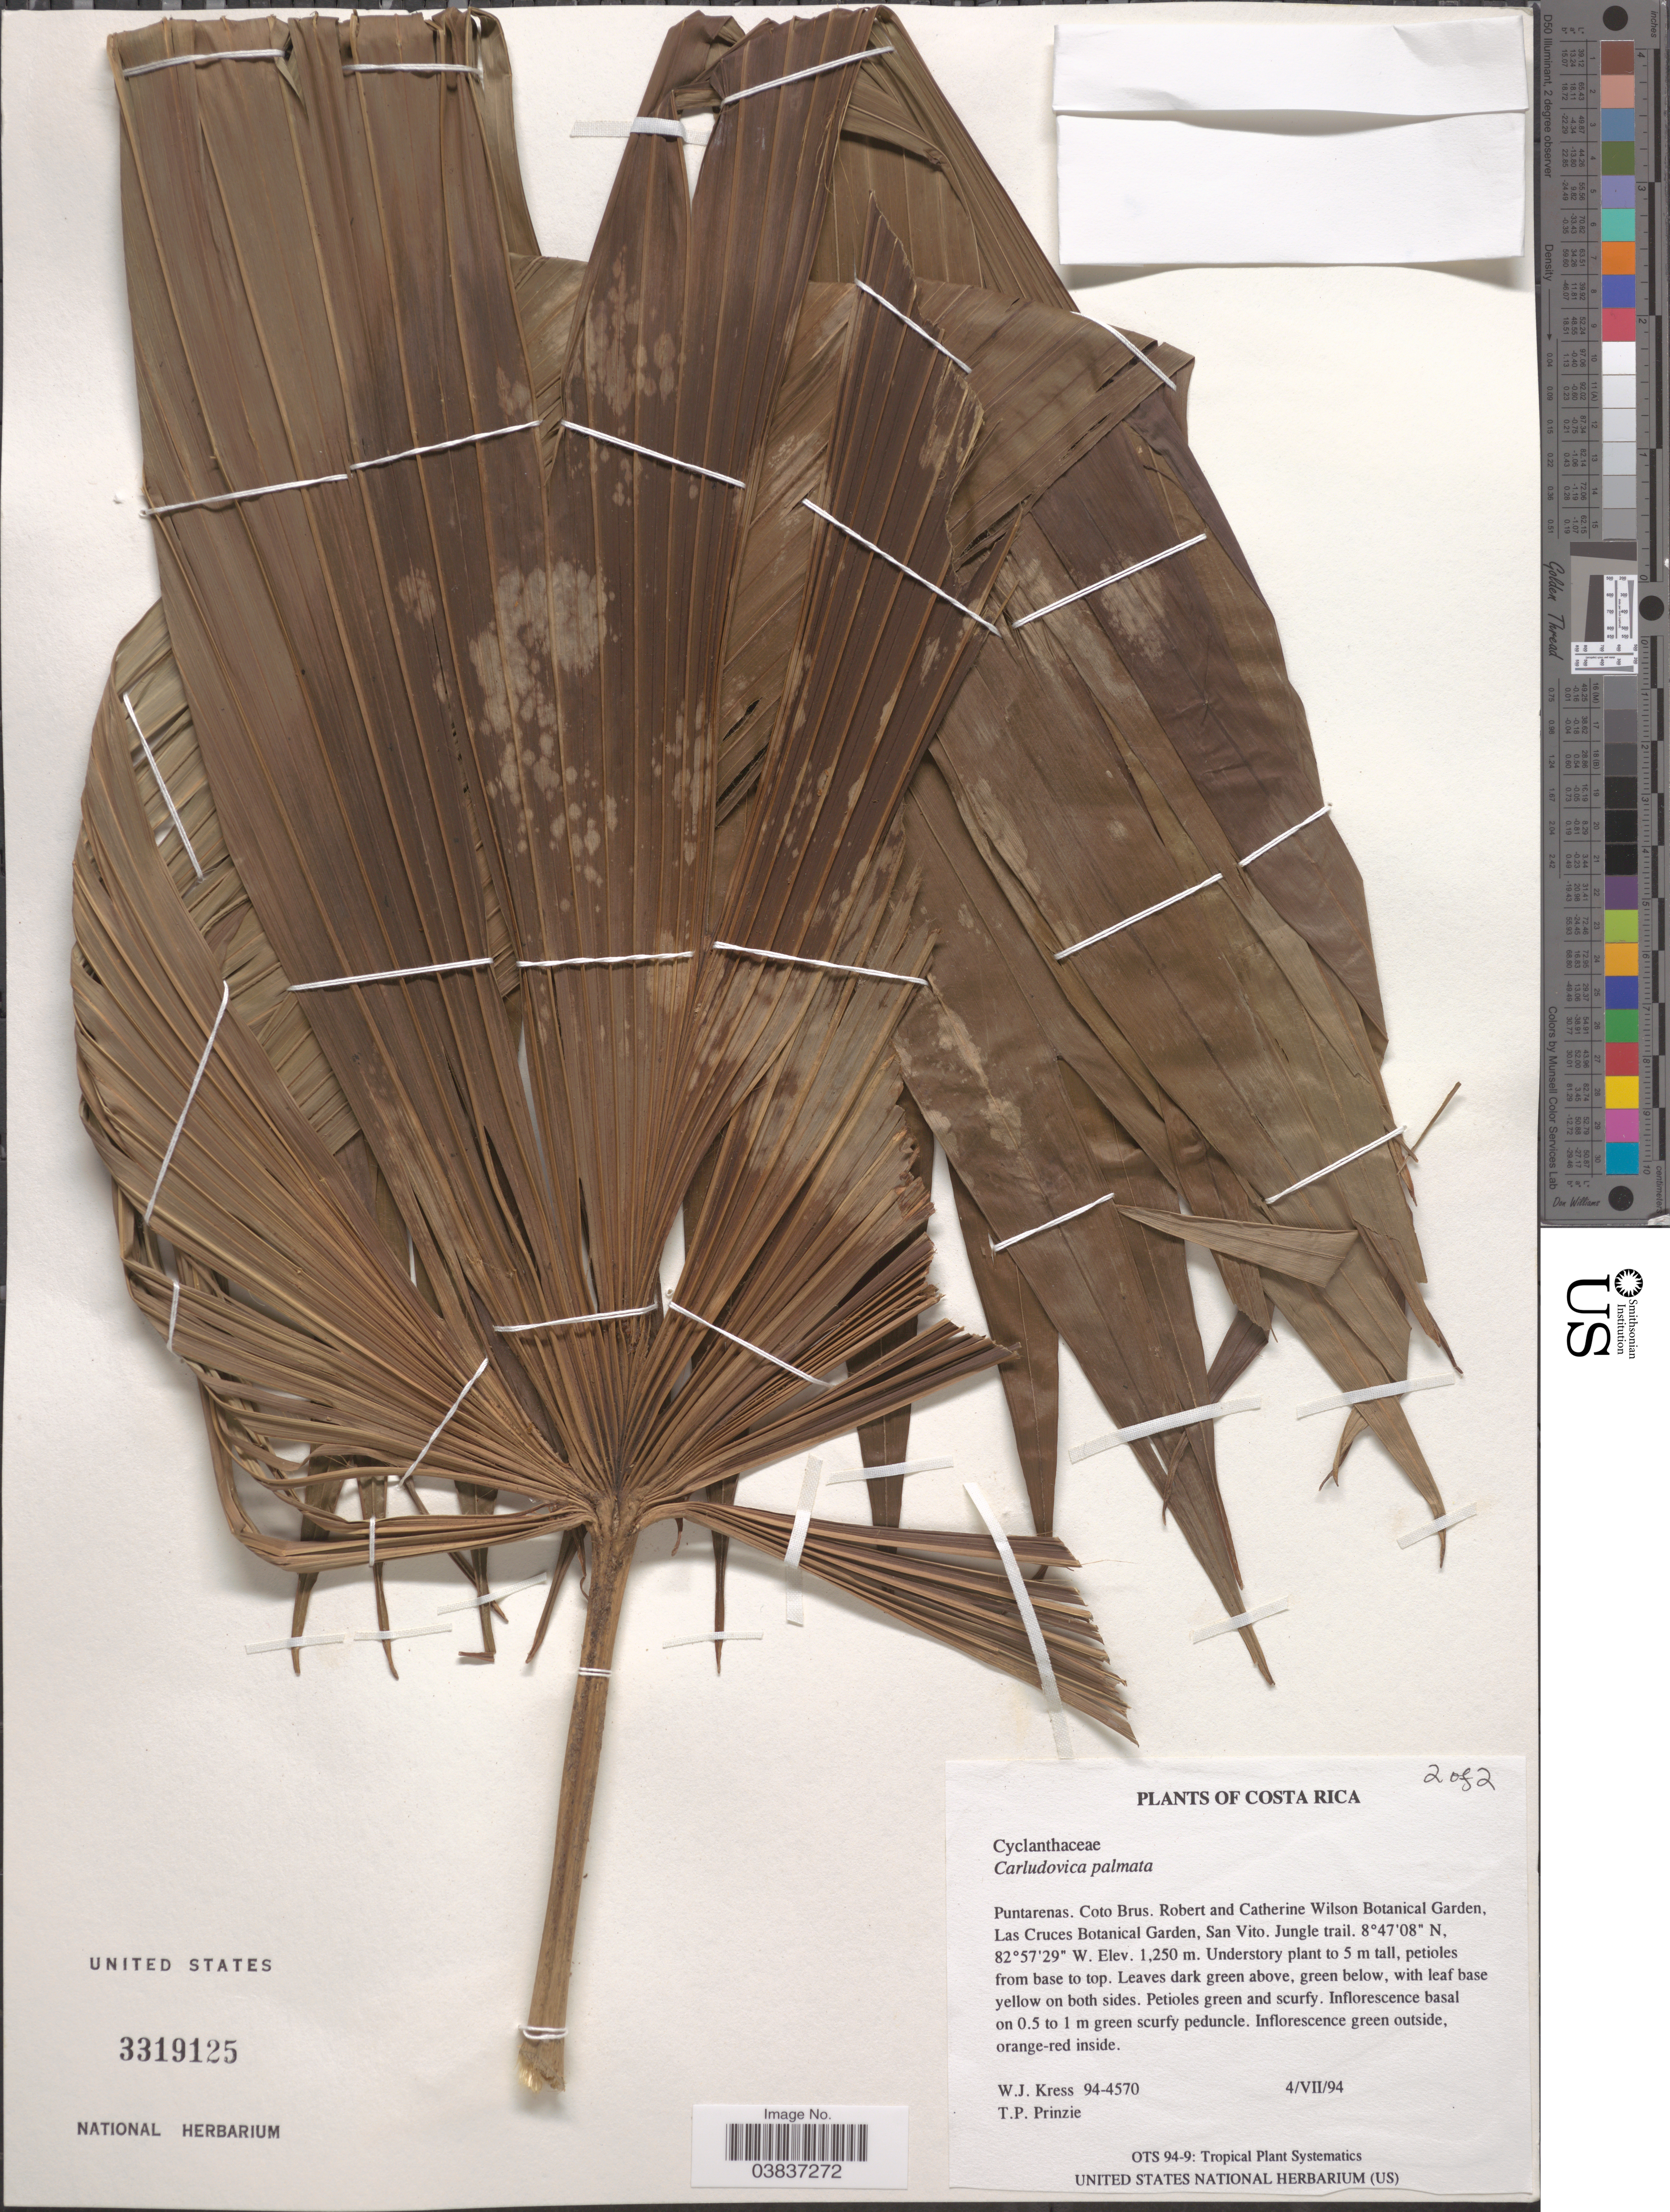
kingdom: Plantae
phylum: Tracheophyta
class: Liliopsida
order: Pandanales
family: Cyclanthaceae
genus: Carludovica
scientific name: Carludovica palmata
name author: Ruiz & Pav.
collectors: W. J. Kress & T. Prinzie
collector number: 94-4570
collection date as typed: Transcribed d/m/y: 4/7/94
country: Costa Rica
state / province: Puntarenas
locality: Coto Brus. Robert and Catherin Wilson Botanical Garden, La Cruces Botanical Garden, San Vito. Jungle Trail.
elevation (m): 1250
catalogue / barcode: US 3319125